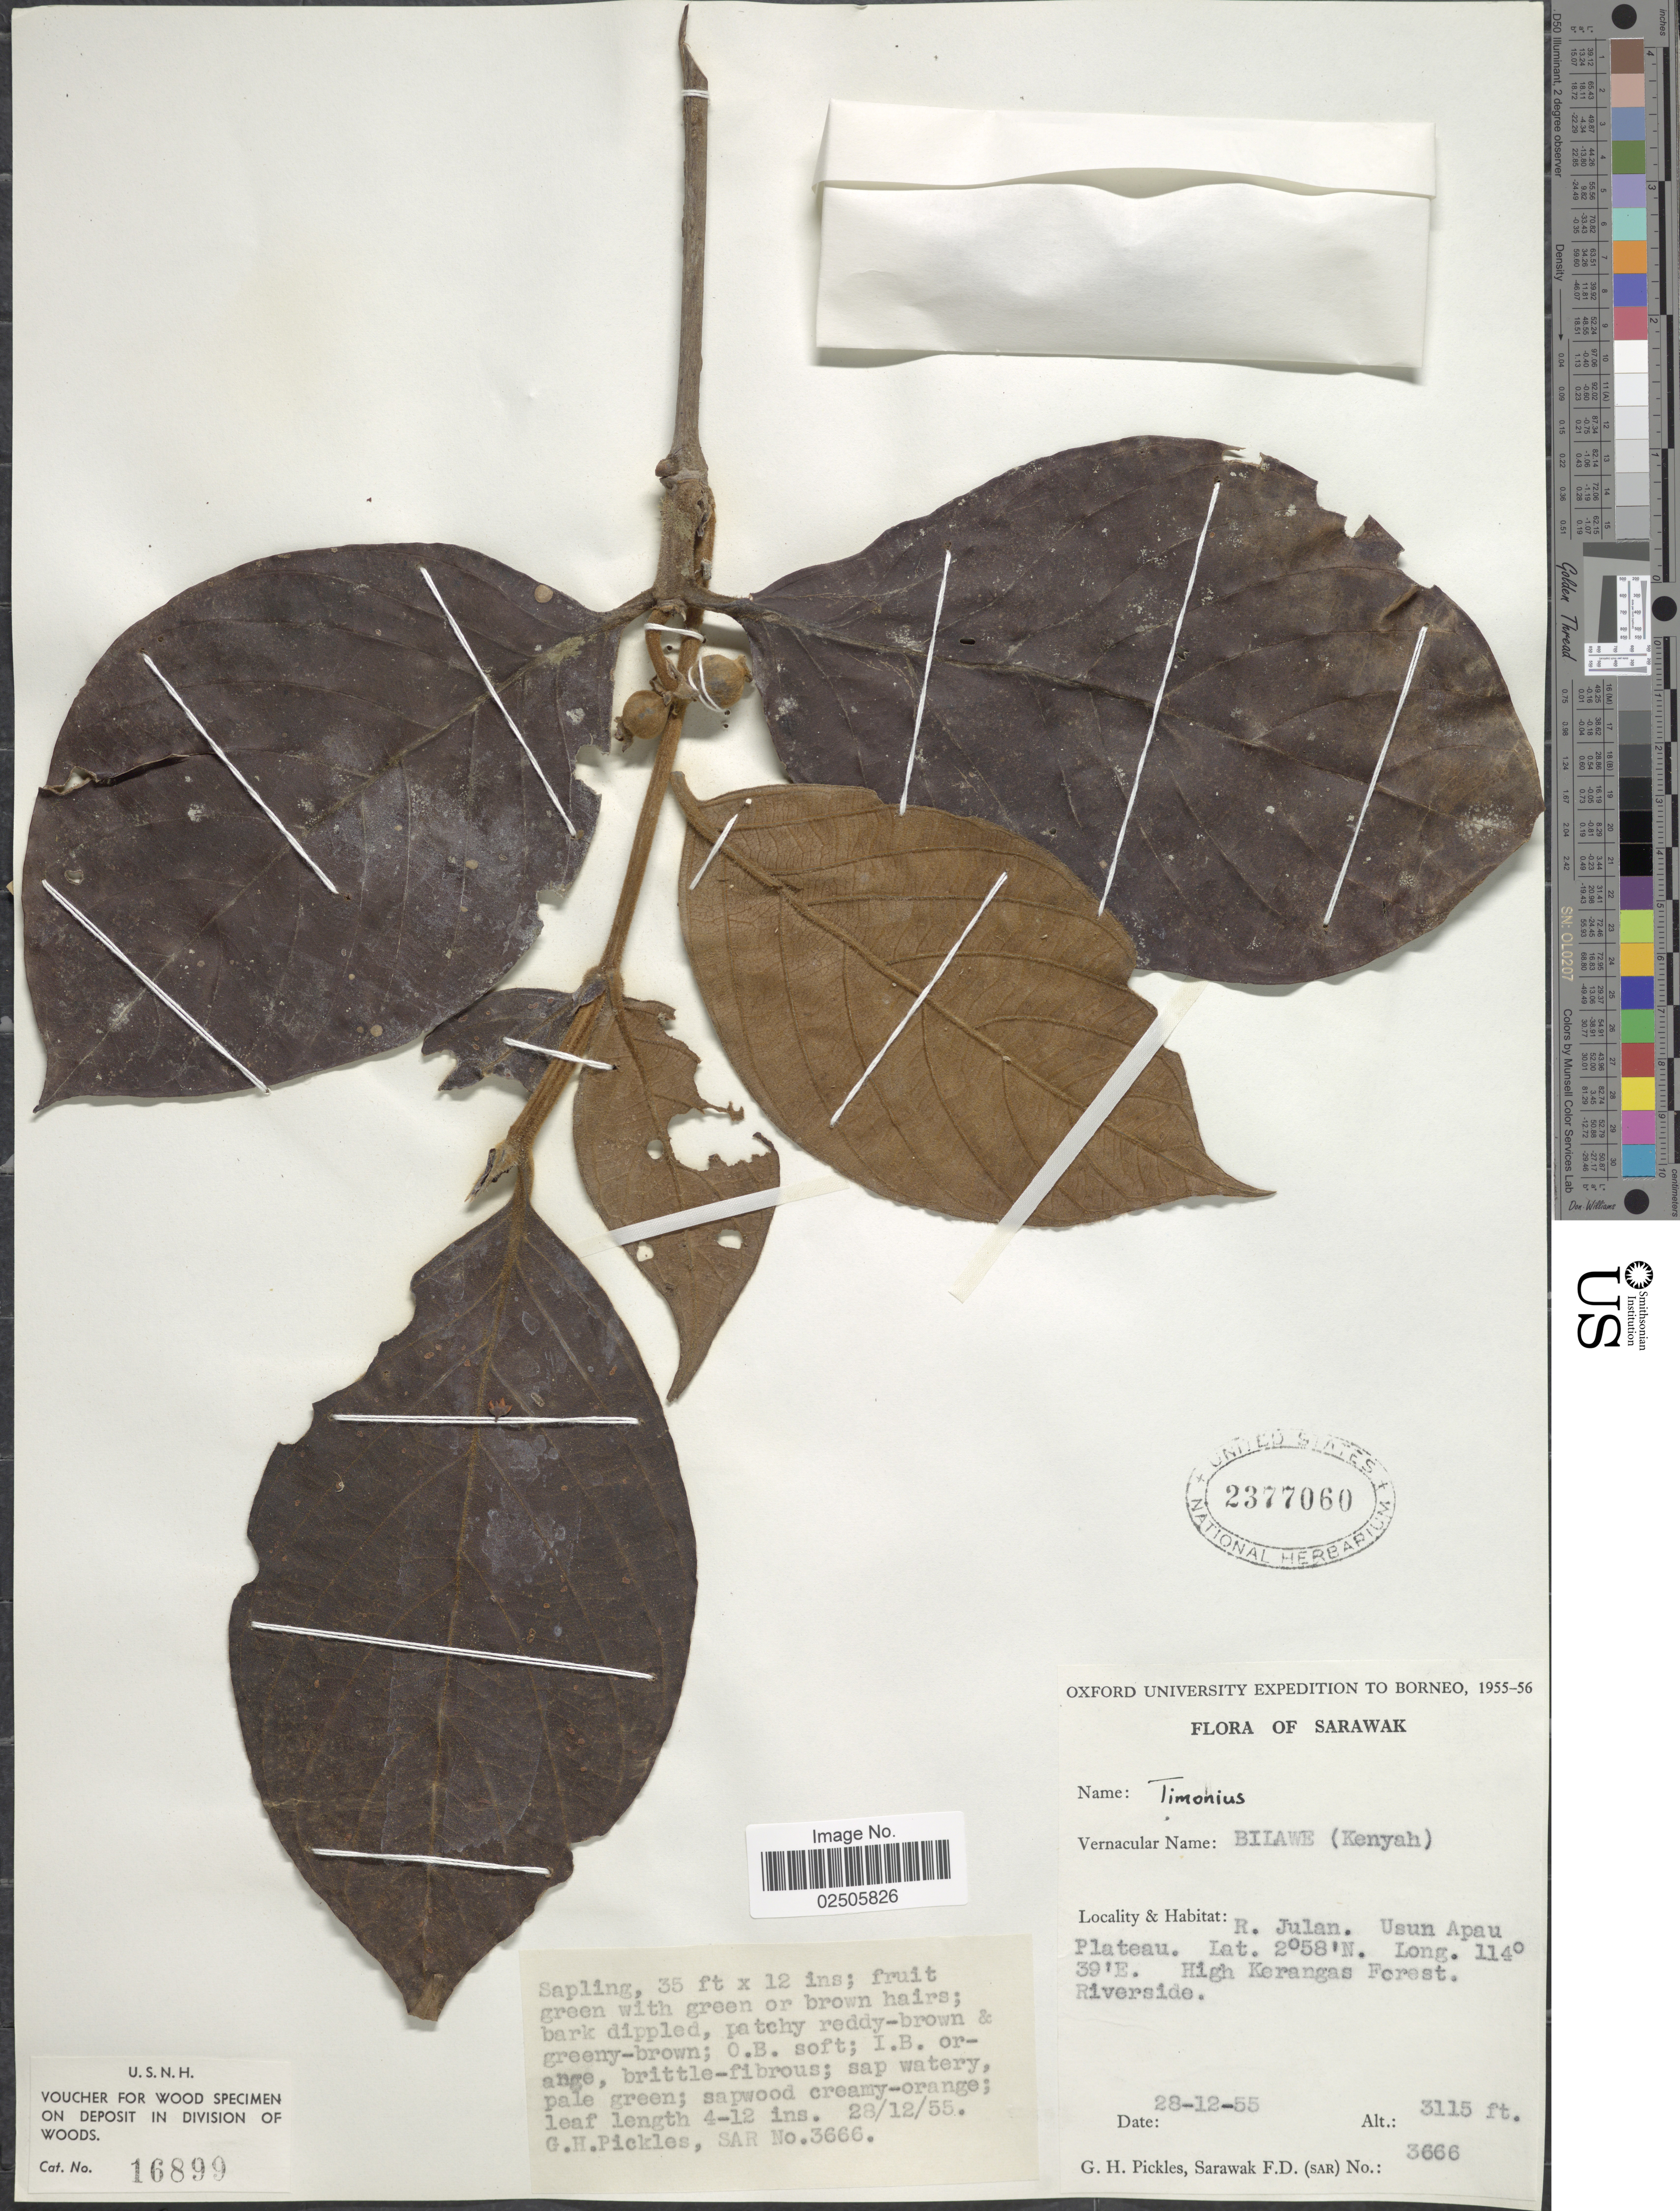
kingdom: Plantae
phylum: Tracheophyta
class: Magnoliopsida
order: Gentianales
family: Rubiaceae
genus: Timonius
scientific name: Timonius sp.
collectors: G. Pickles & F. Sarawak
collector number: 3666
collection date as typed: Transcribed d/m/y: 28/12/55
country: Malaysia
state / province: Sarawak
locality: R. Julan. Usun Apau Plateau. High Kerangas Forest. Riverside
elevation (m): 949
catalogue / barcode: US 2377060